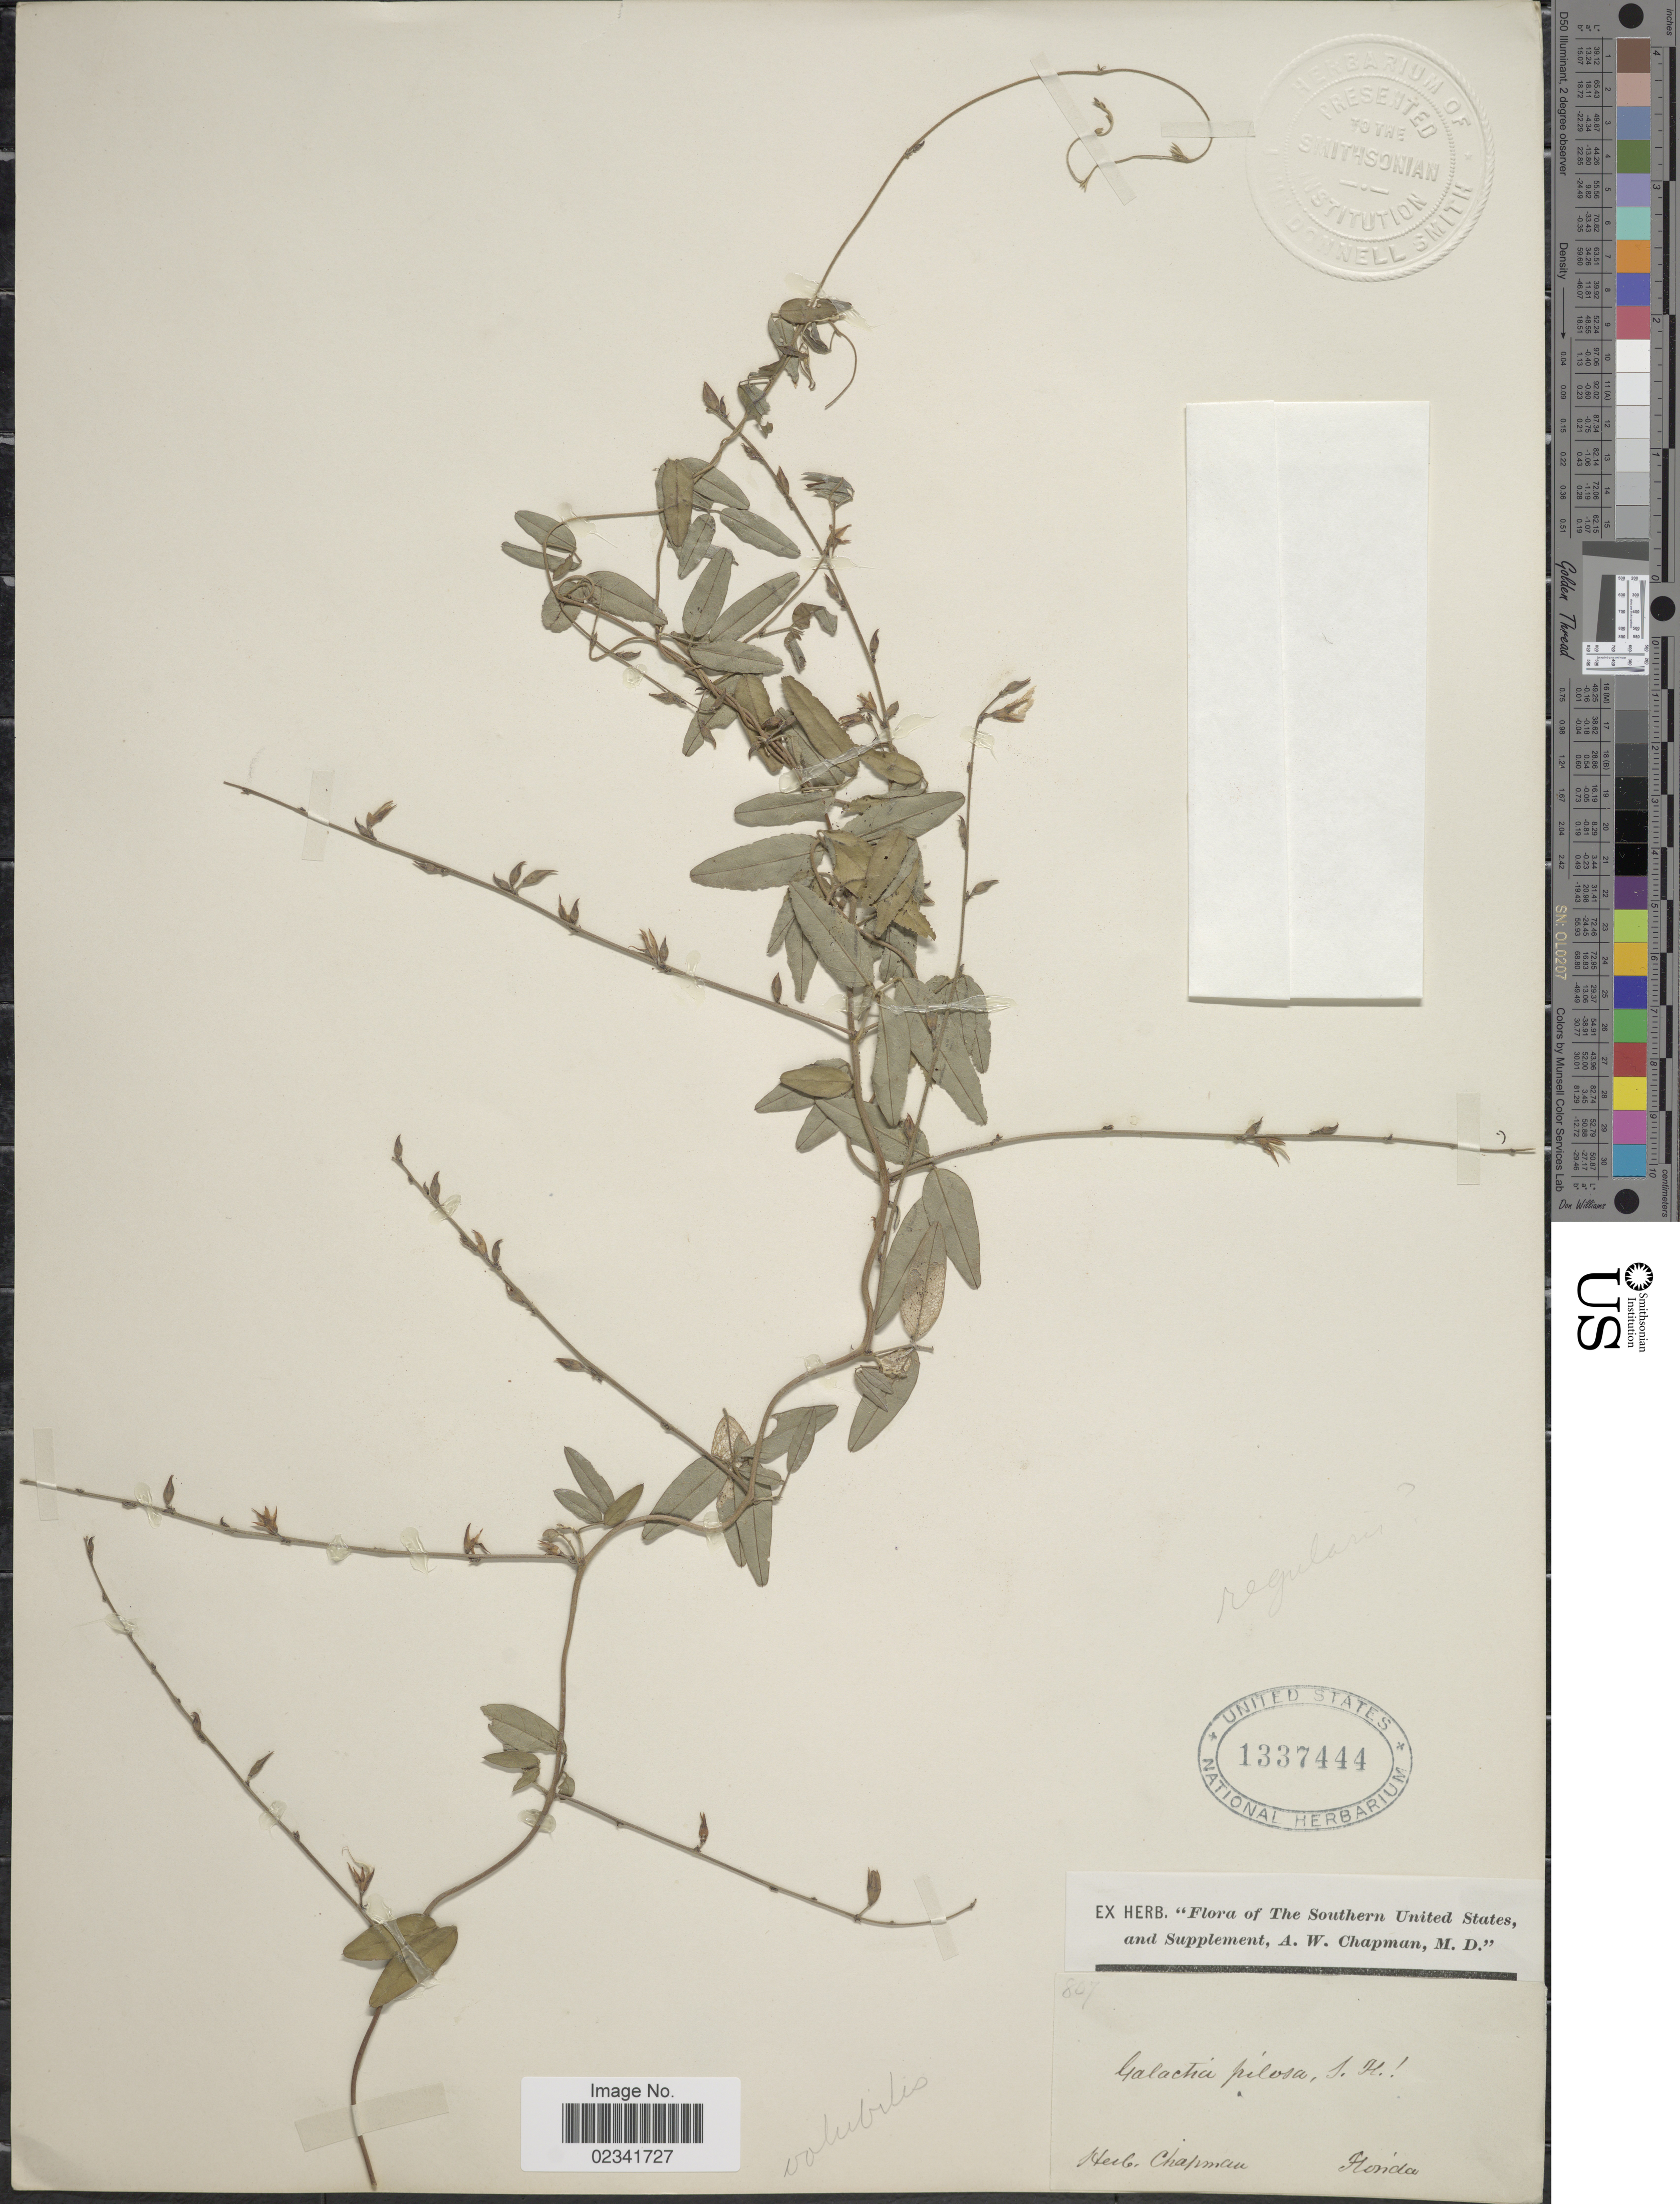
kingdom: Plantae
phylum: Tracheophyta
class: Magnoliopsida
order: Fabales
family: Fabaceae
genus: Galactia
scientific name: Galactia regularis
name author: (L.) Britton, Stearns & Poggenb.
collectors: ex herb. Chapman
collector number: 807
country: United States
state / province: Florida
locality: The Southern United States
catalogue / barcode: US 1337444